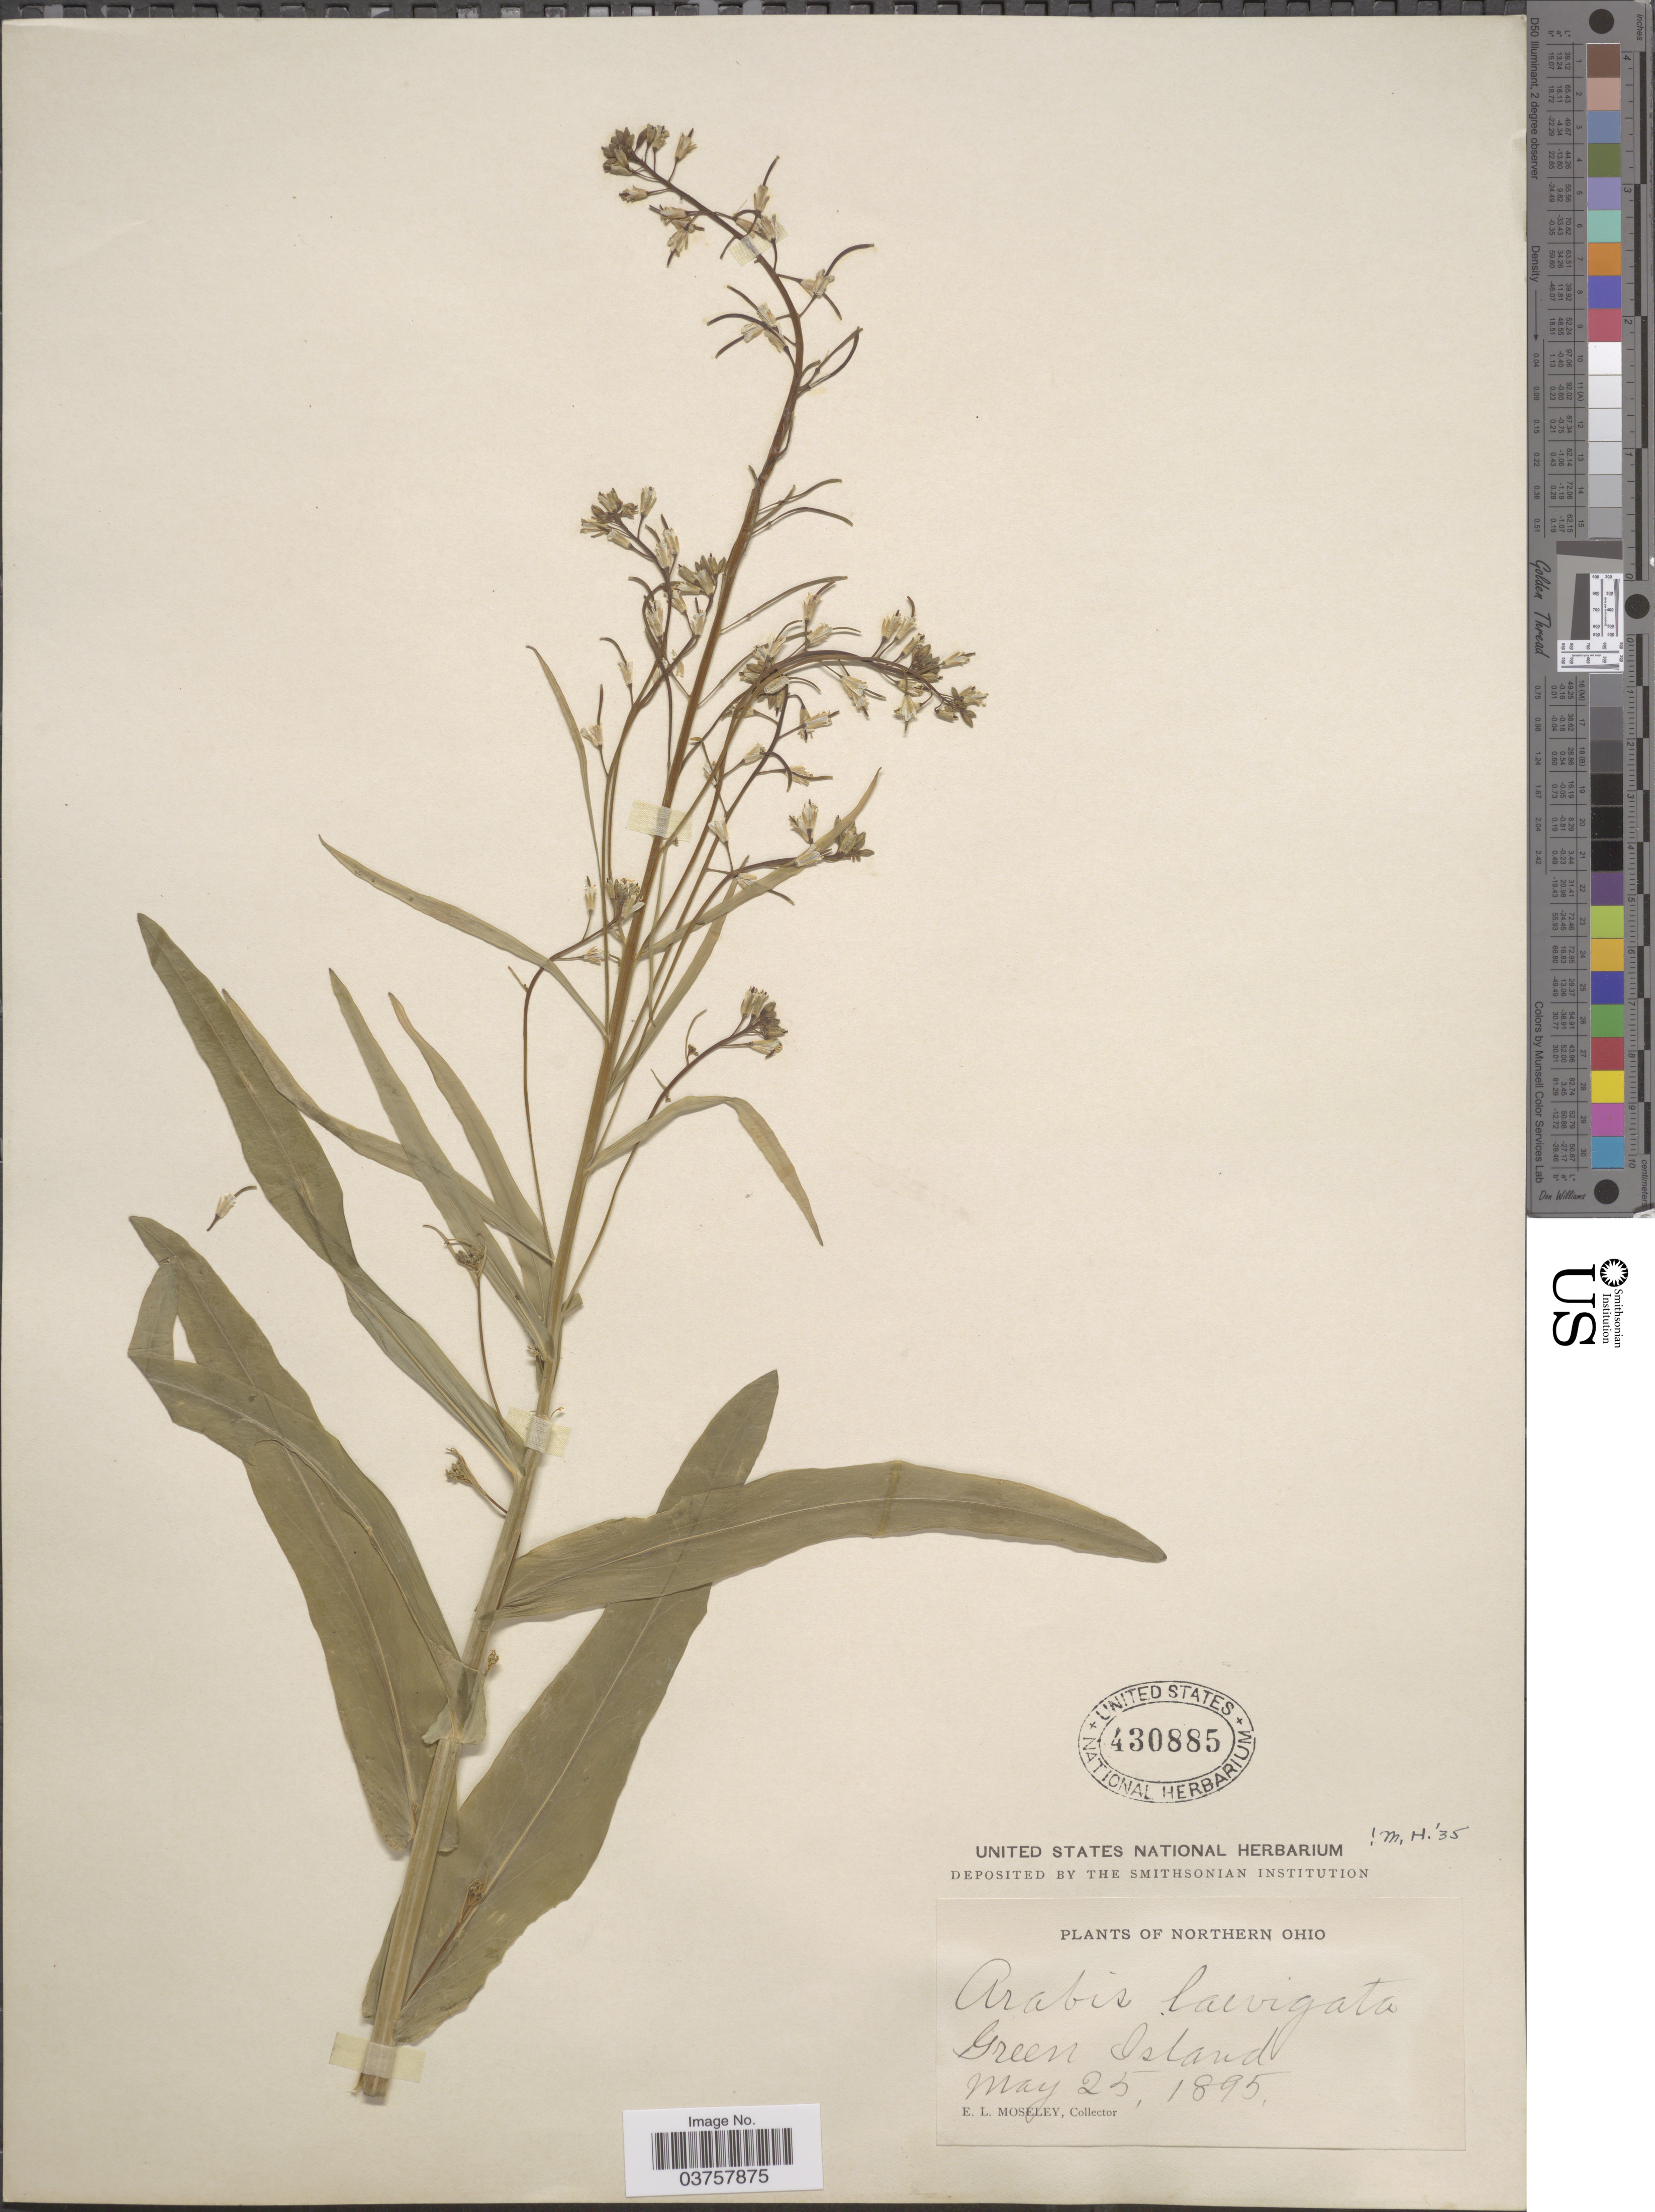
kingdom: Plantae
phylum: Tracheophyta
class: Magnoliopsida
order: Brassicales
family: Brassicaceae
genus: Arabis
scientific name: Arabis laevigata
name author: (Muhl. ex Willd.) Poir.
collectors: E. Moseley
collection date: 1895-05-25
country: United States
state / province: Ohio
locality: Northern Ohio. Green Island.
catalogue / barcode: US 430885